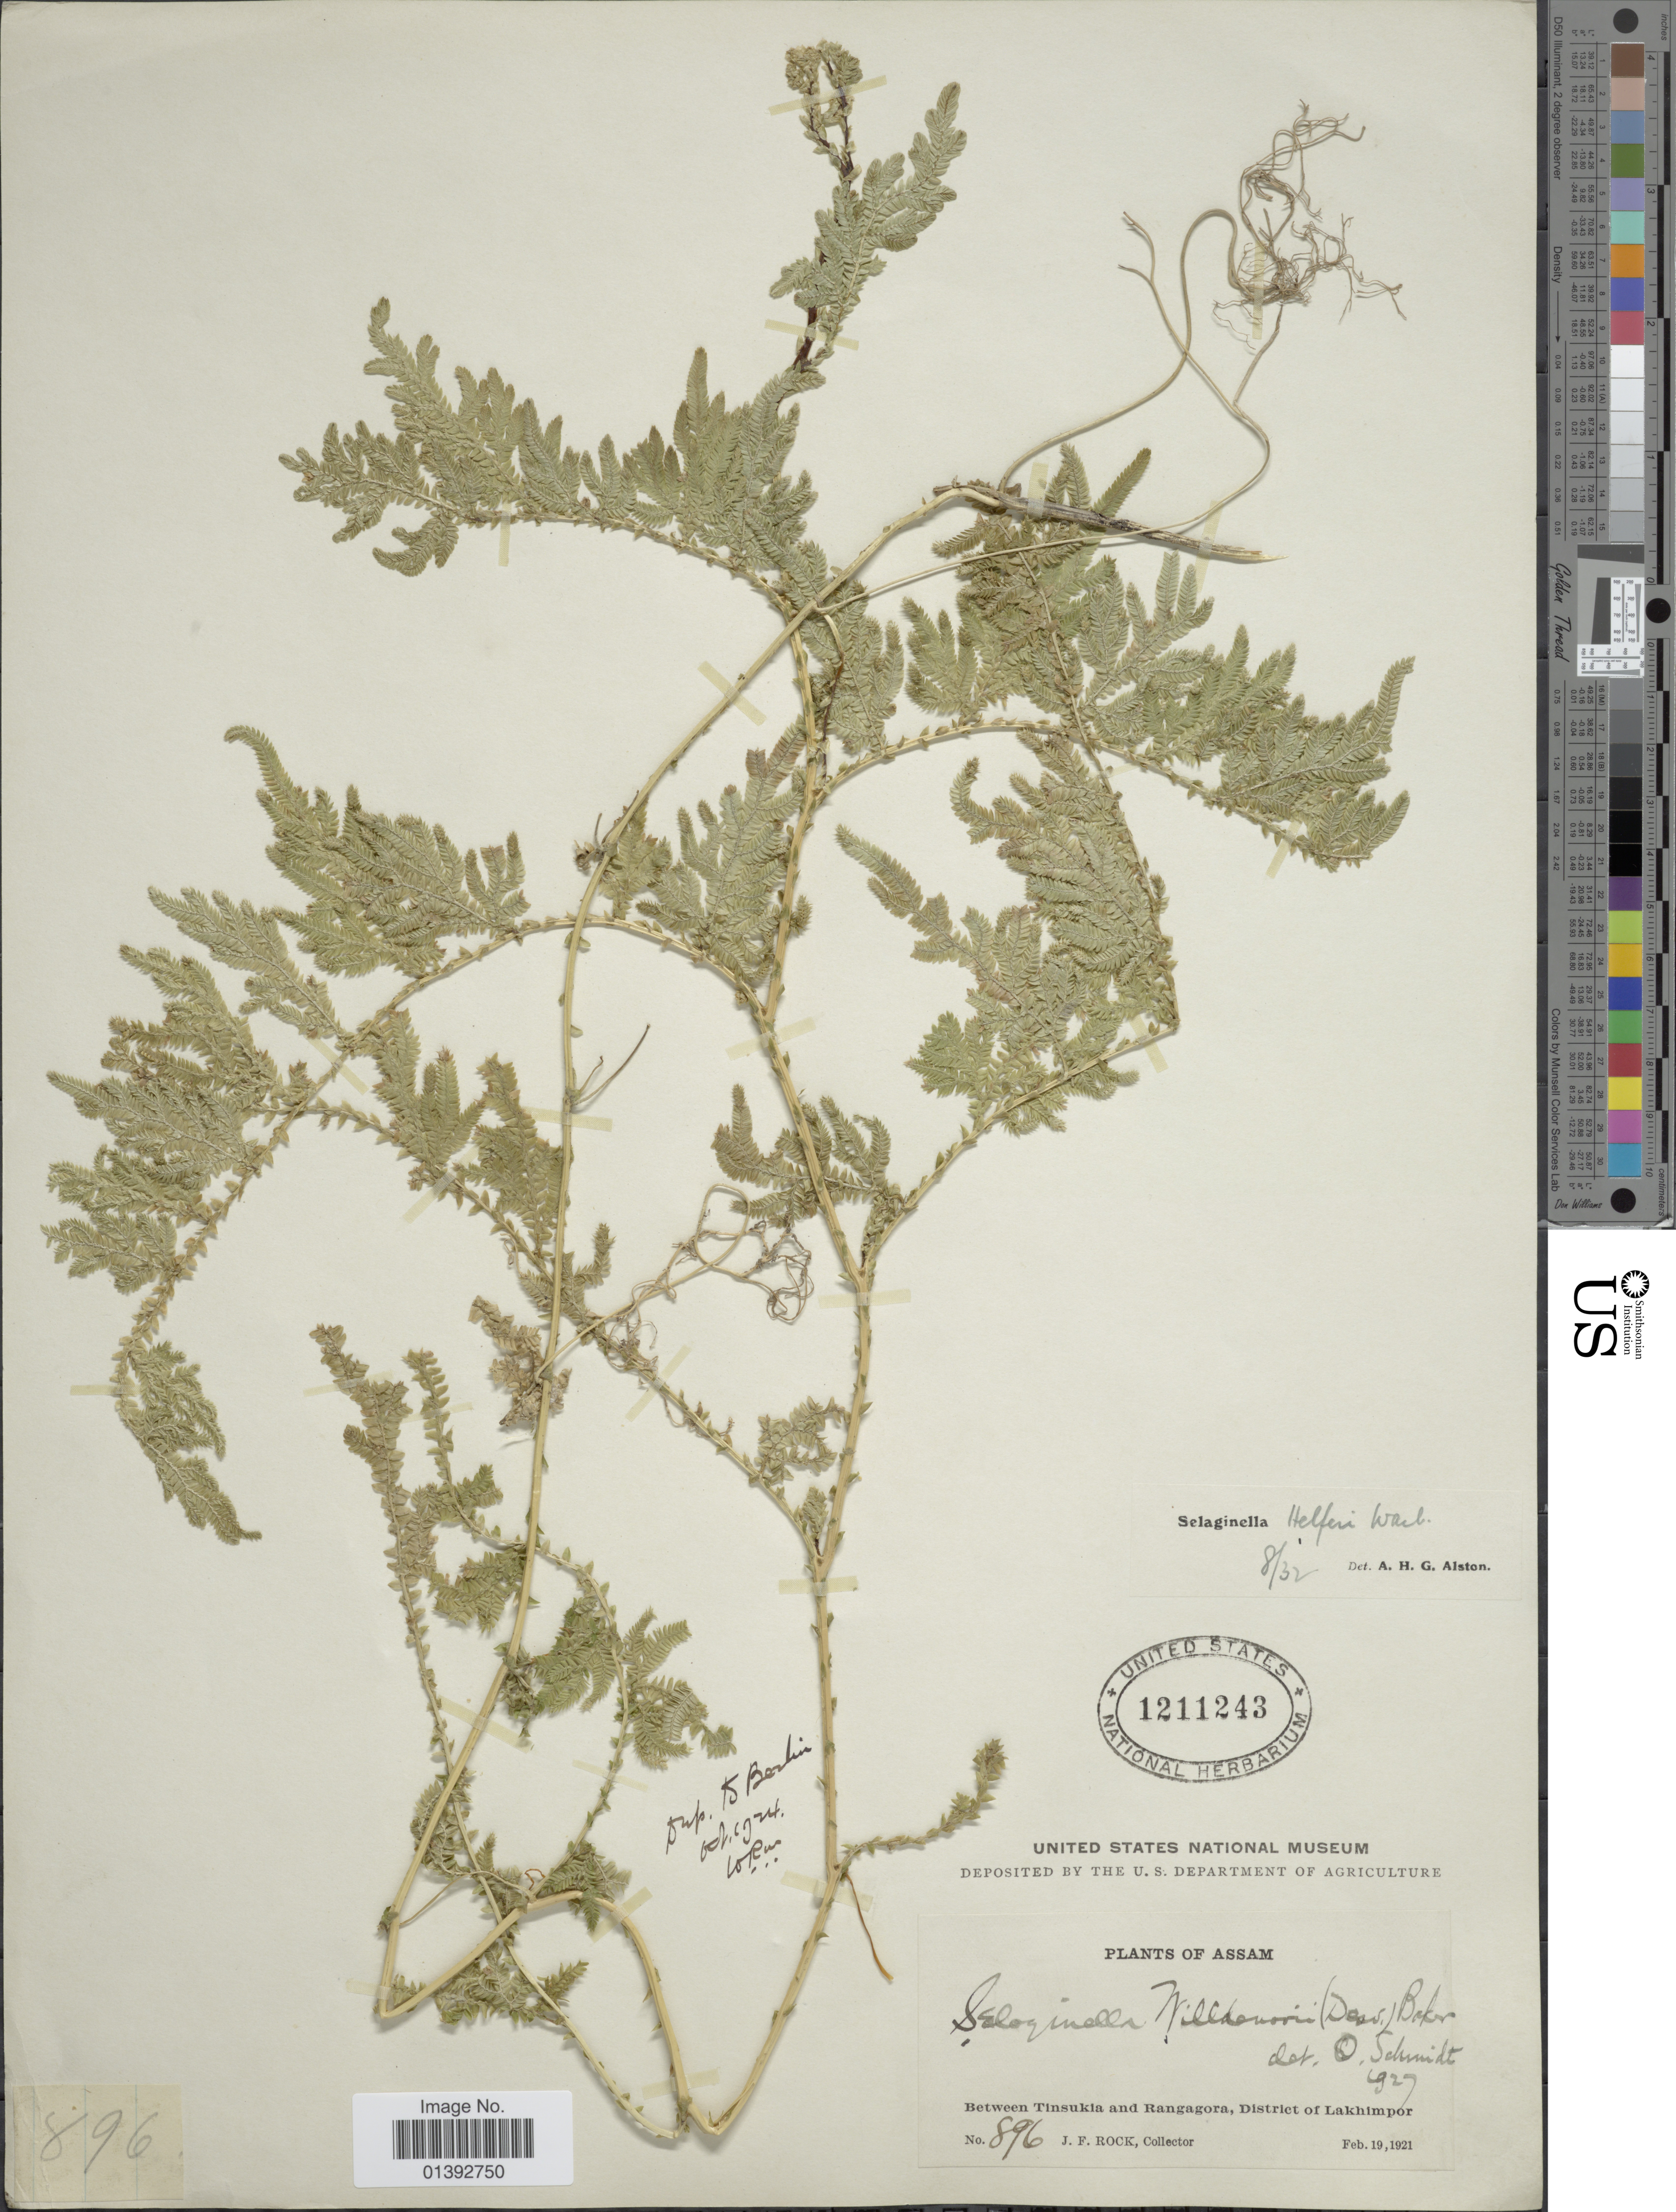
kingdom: Plantae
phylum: Tracheophyta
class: Lycopodiopsida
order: Selaginellales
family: Selaginellaceae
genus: Selaginella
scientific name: Selaginella helferi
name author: Warb.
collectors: J. Rock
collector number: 896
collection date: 1921-02-19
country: India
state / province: Assam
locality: Between Tinsukia and Rangagora, District of Likhimpor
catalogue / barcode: US 1211243